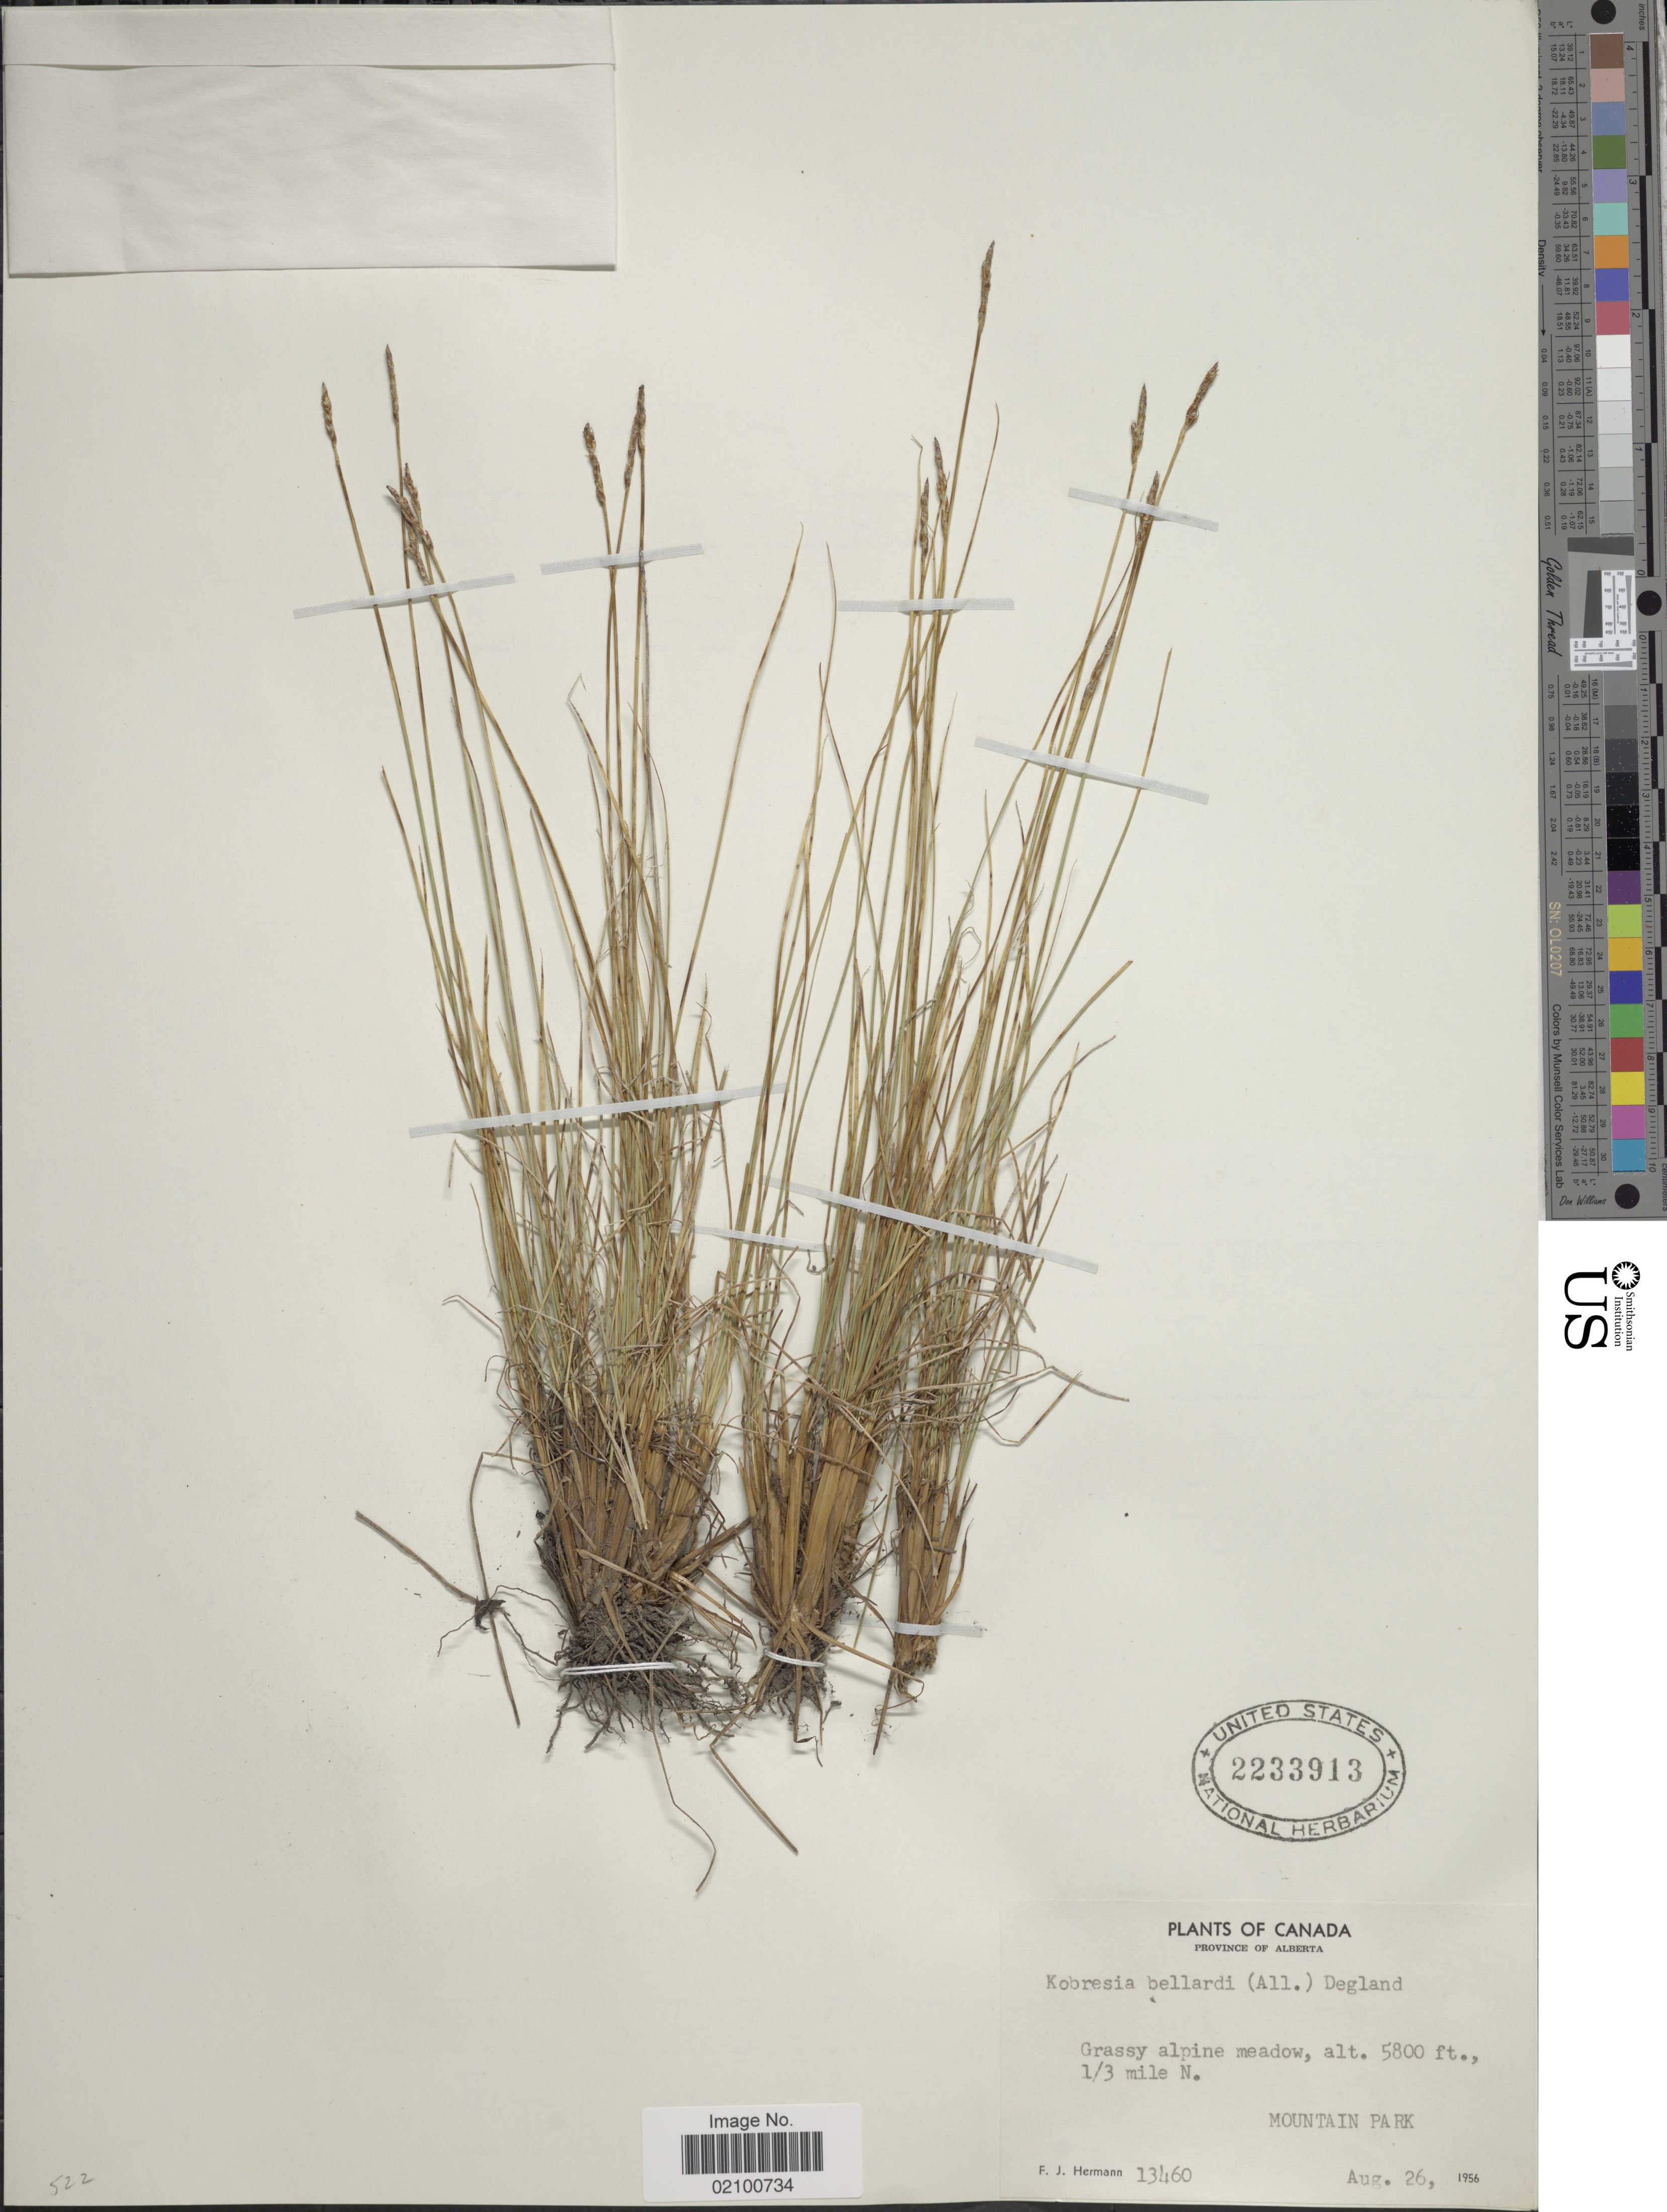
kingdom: Plantae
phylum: Tracheophyta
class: Liliopsida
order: Poales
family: Cyperaceae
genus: Carex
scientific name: Carex myosuroides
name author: Vill.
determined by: Strong, M. T., (US), Smithsonian Institution - National Museum of Natural History (UNITED STATES)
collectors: F. J. Hermann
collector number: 13460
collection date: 1956-08-26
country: Canada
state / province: Alberta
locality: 1/3 mile N Mountain Park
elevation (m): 1768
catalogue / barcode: US 2233913